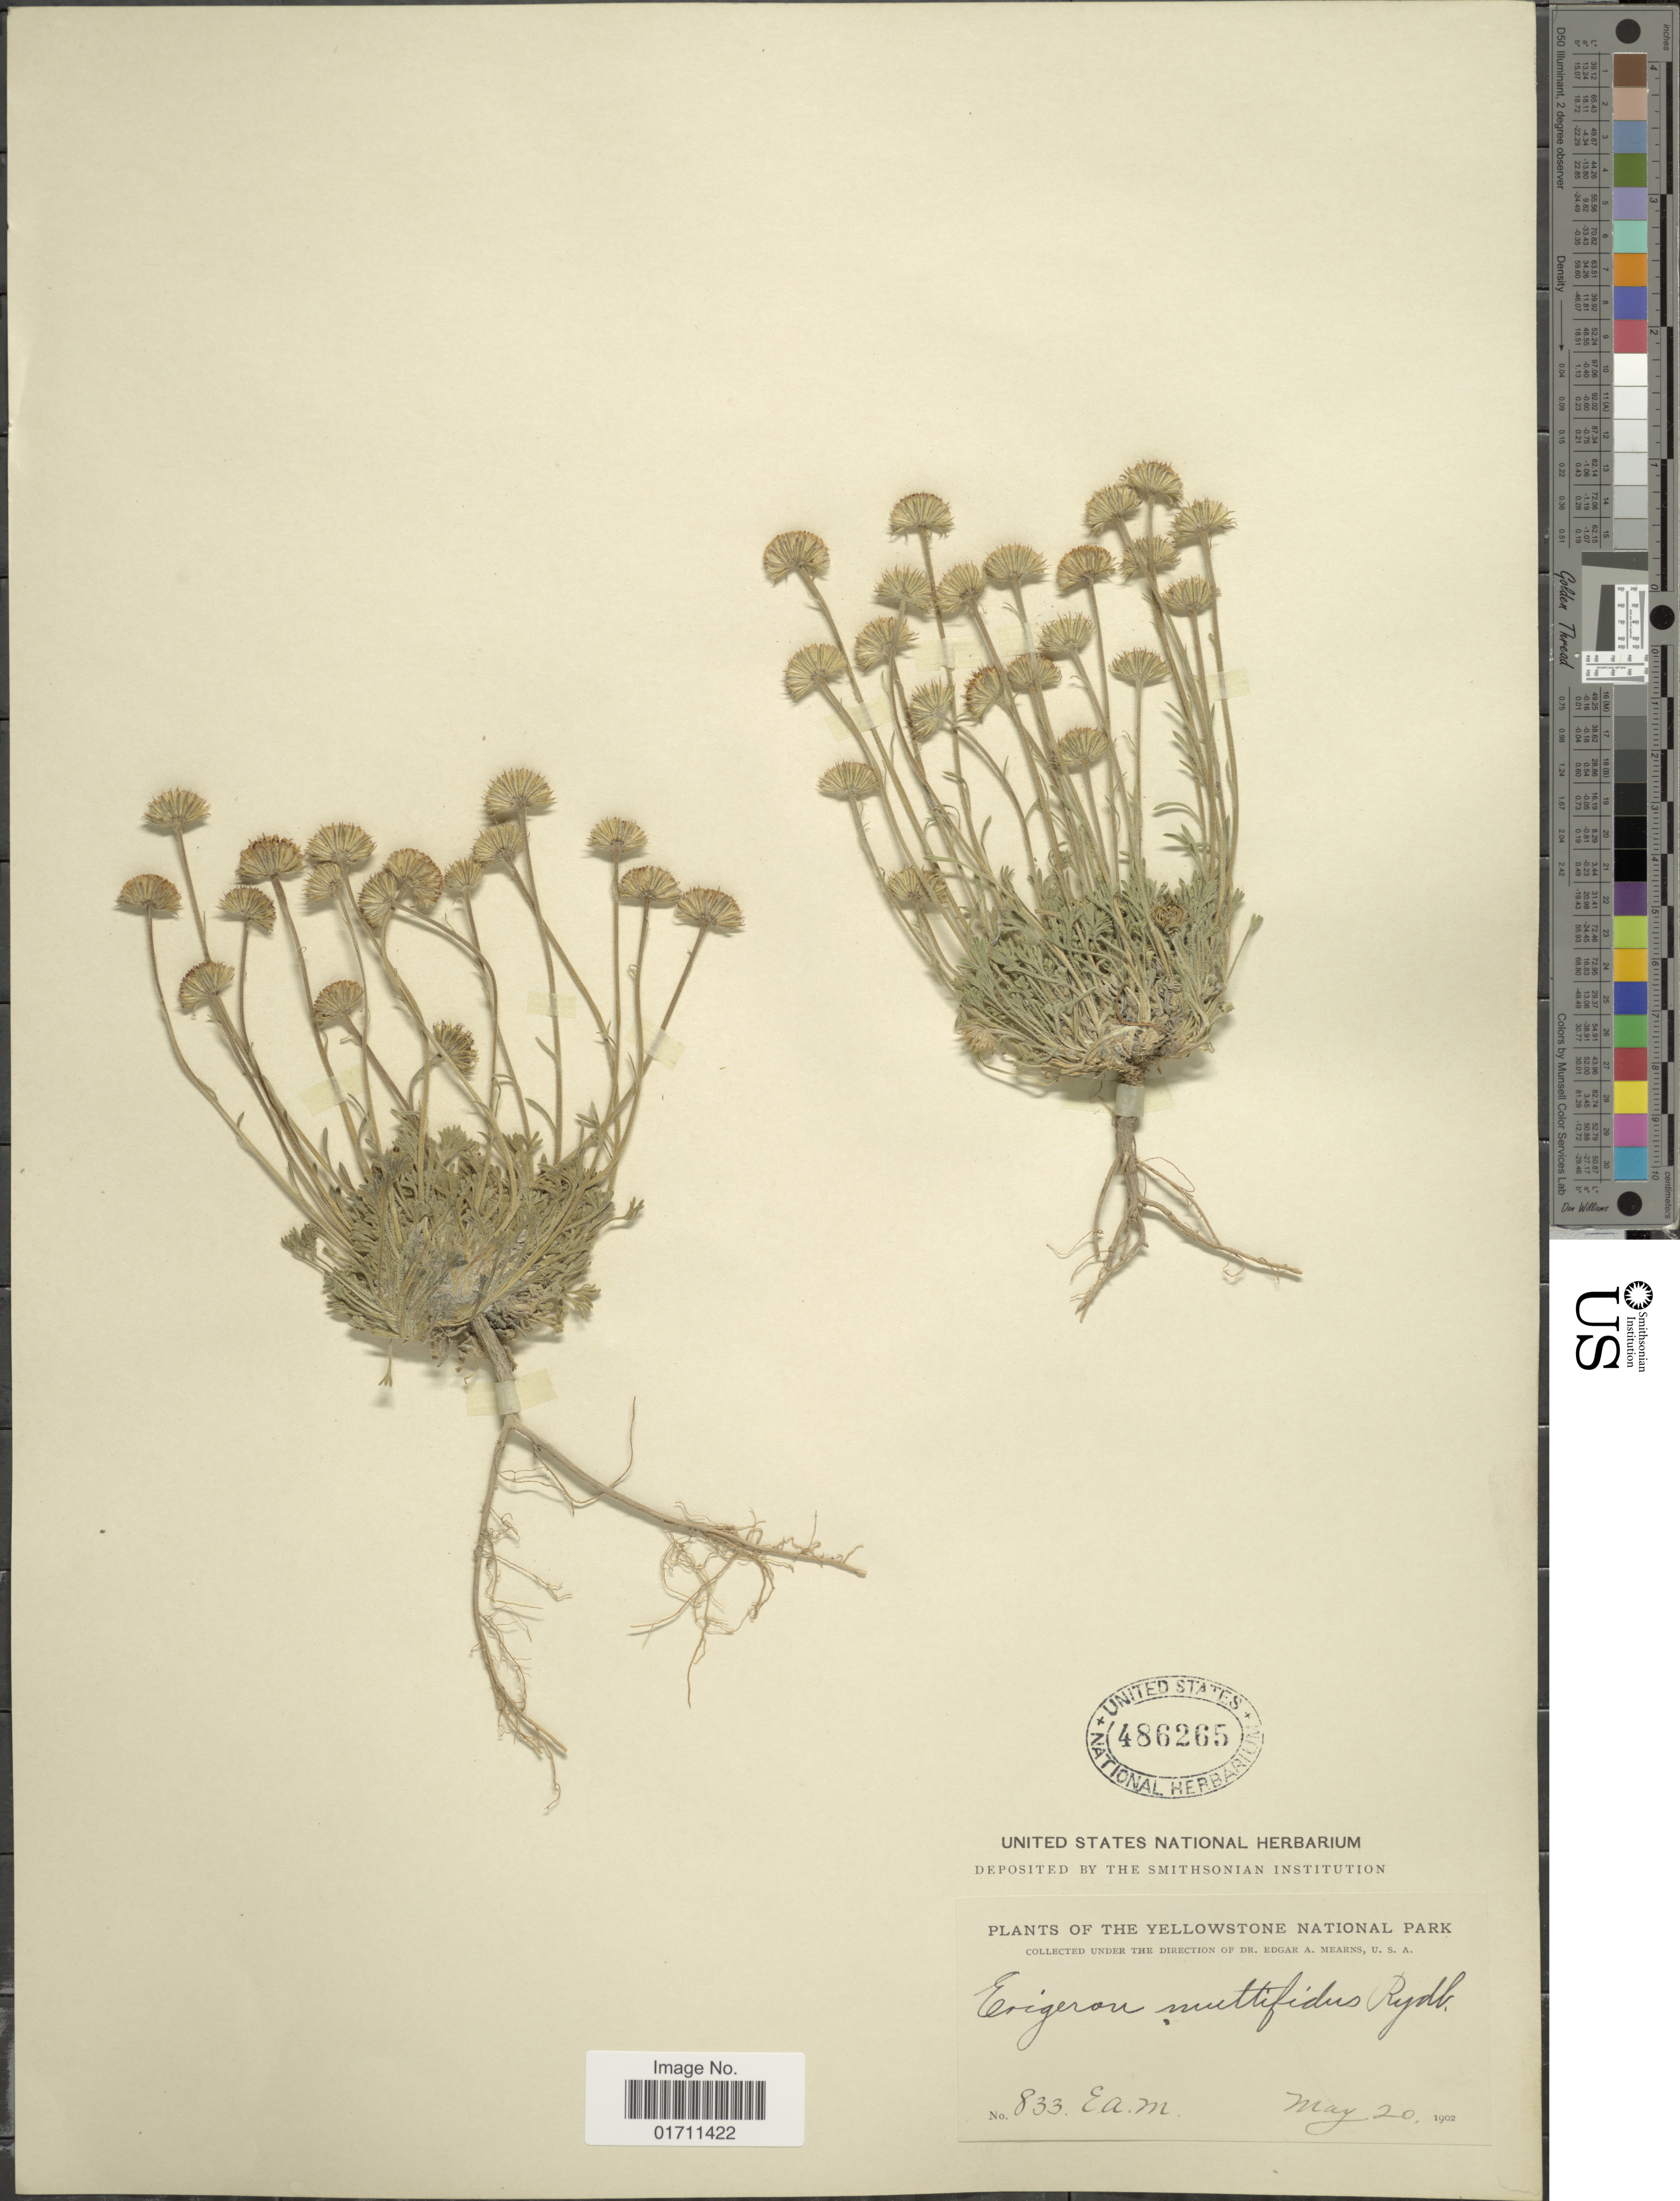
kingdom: Plantae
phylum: Tracheophyta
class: Magnoliopsida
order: Asterales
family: Asteraceae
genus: Erigeron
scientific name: Erigeron compositus subsp. discoideus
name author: (A. Gray) Piper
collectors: E. A. Mearns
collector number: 833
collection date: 1902-05-20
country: United States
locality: The Yellowstone National Park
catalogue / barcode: US 486265